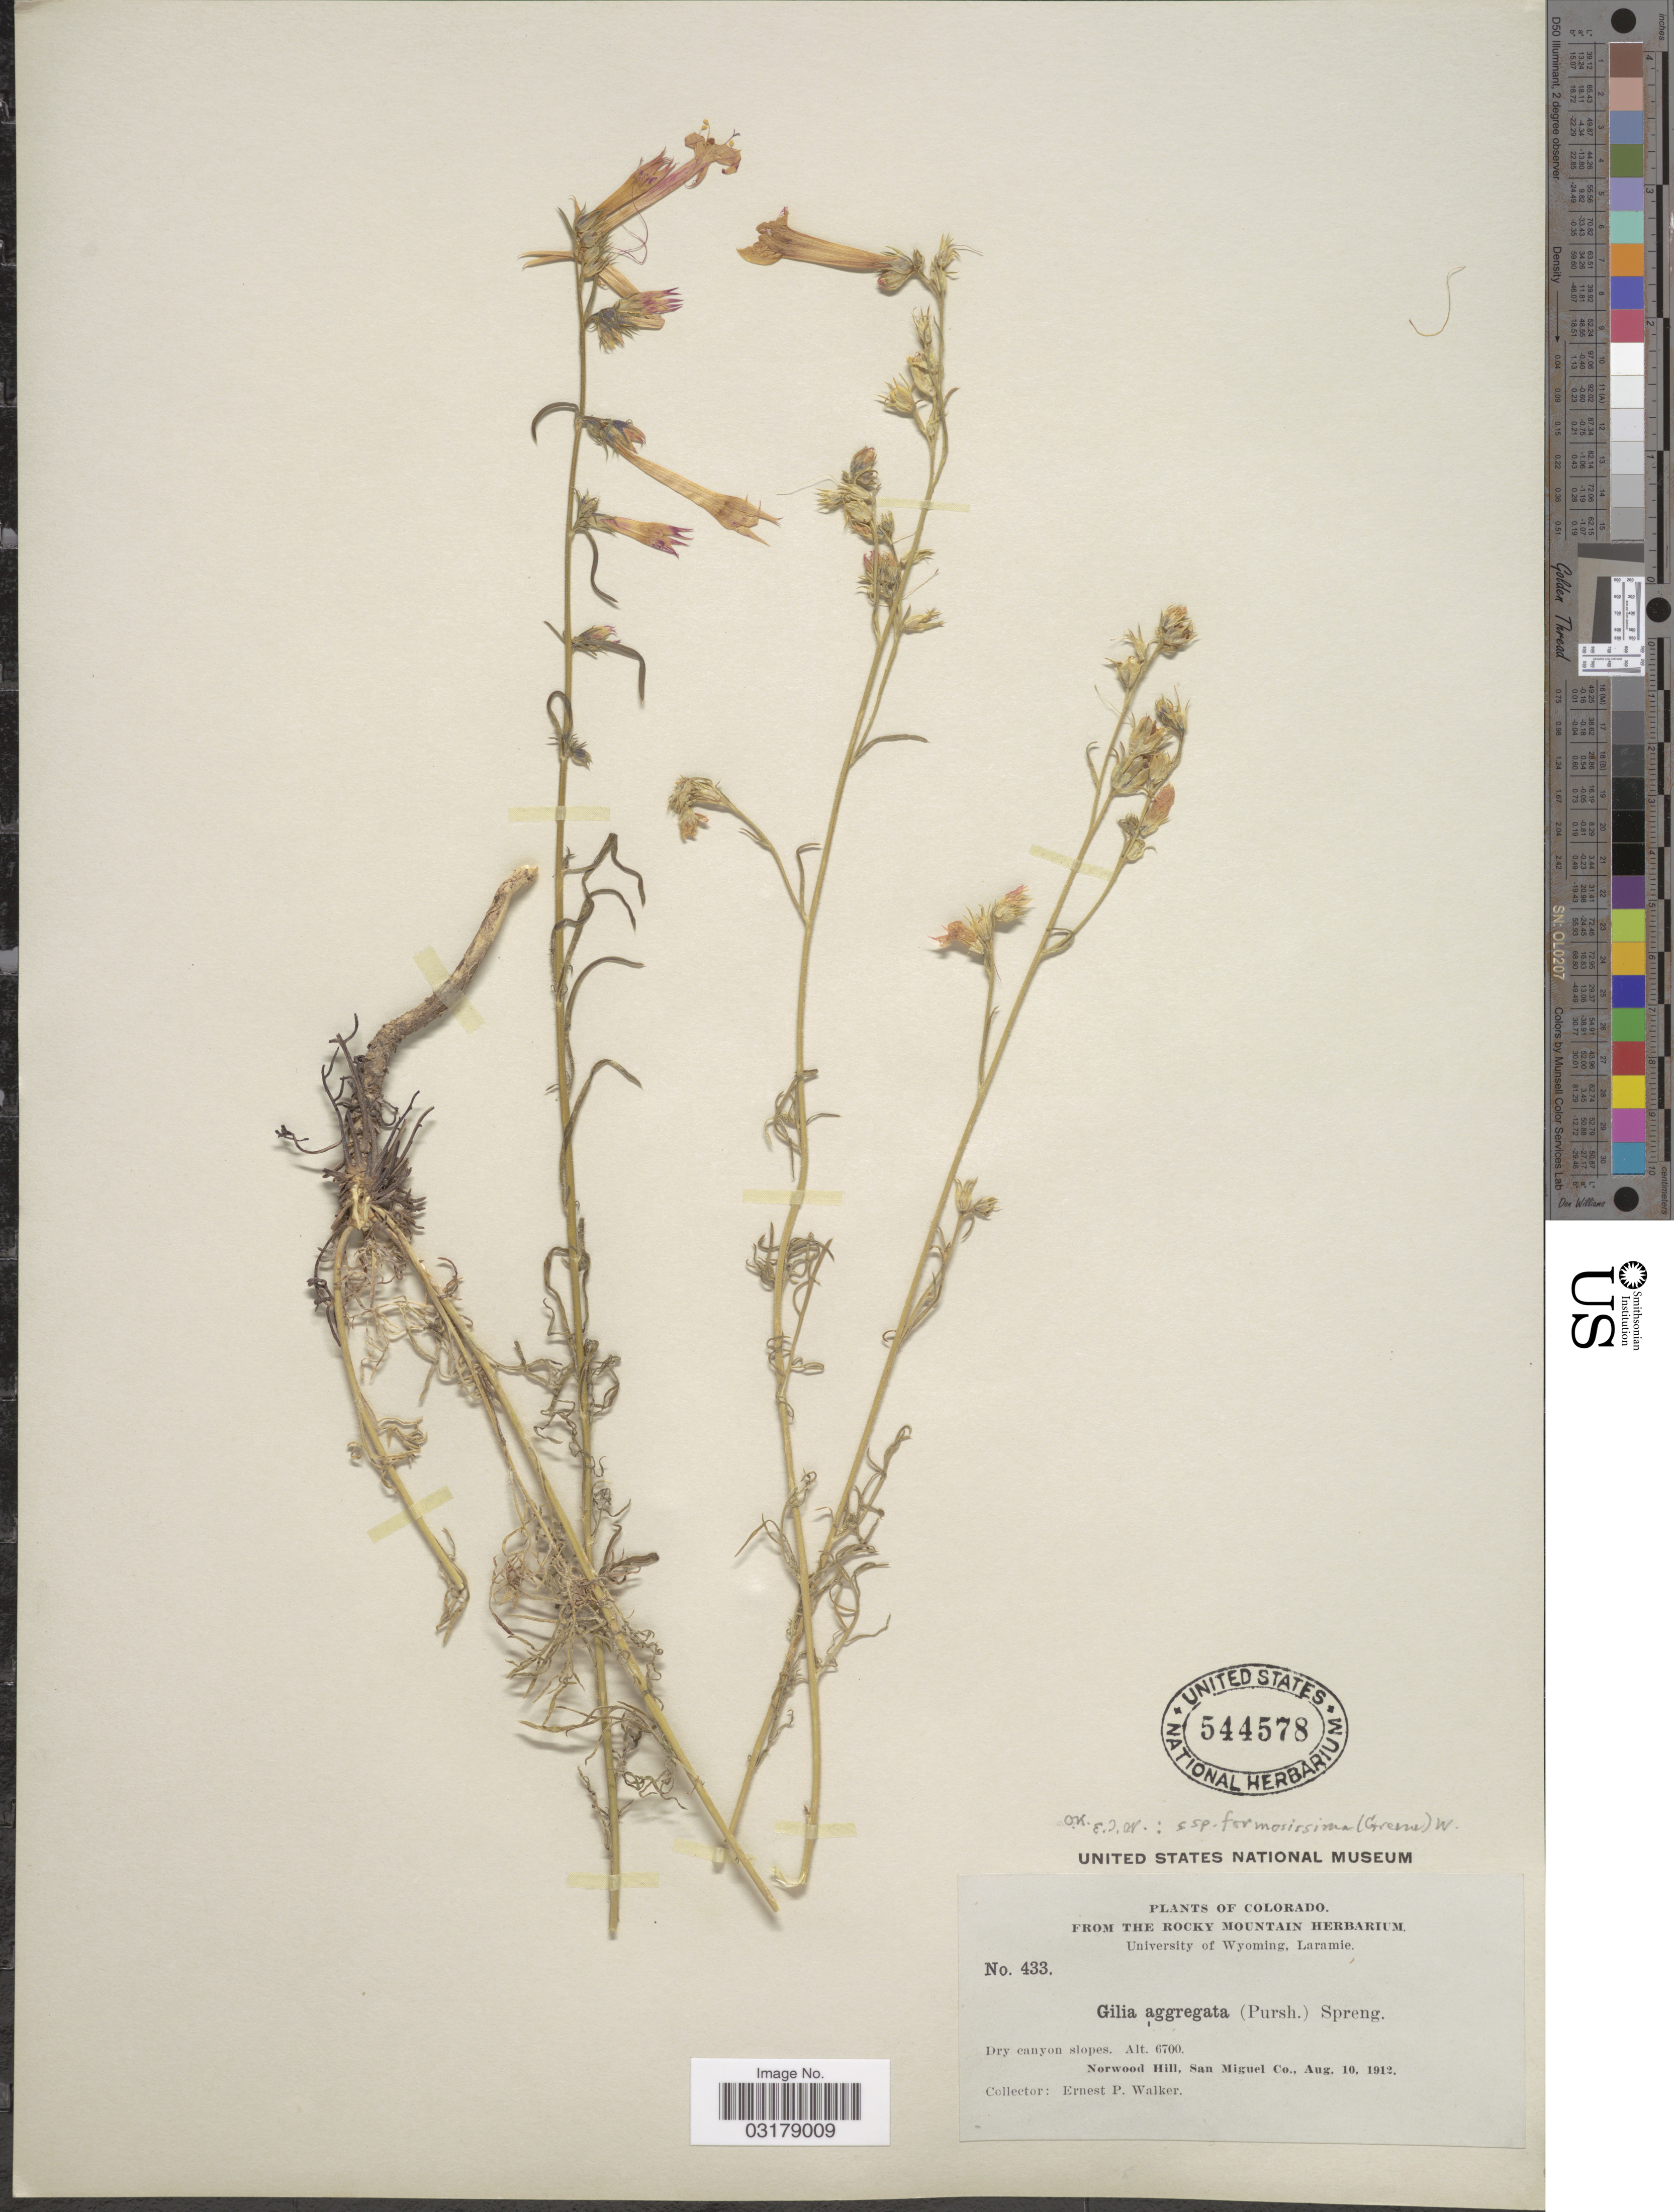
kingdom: Plantae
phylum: Tracheophyta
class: Magnoliopsida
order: Ericales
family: Polemoniaceae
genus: Ipomopsis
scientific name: Ipomopsis aggregata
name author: (Pursh) V.E. Grant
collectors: E. P. Walker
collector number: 433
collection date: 1912-08-10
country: United States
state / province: Colorado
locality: Norwood Hill, San Miguel Co.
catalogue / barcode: US 544578